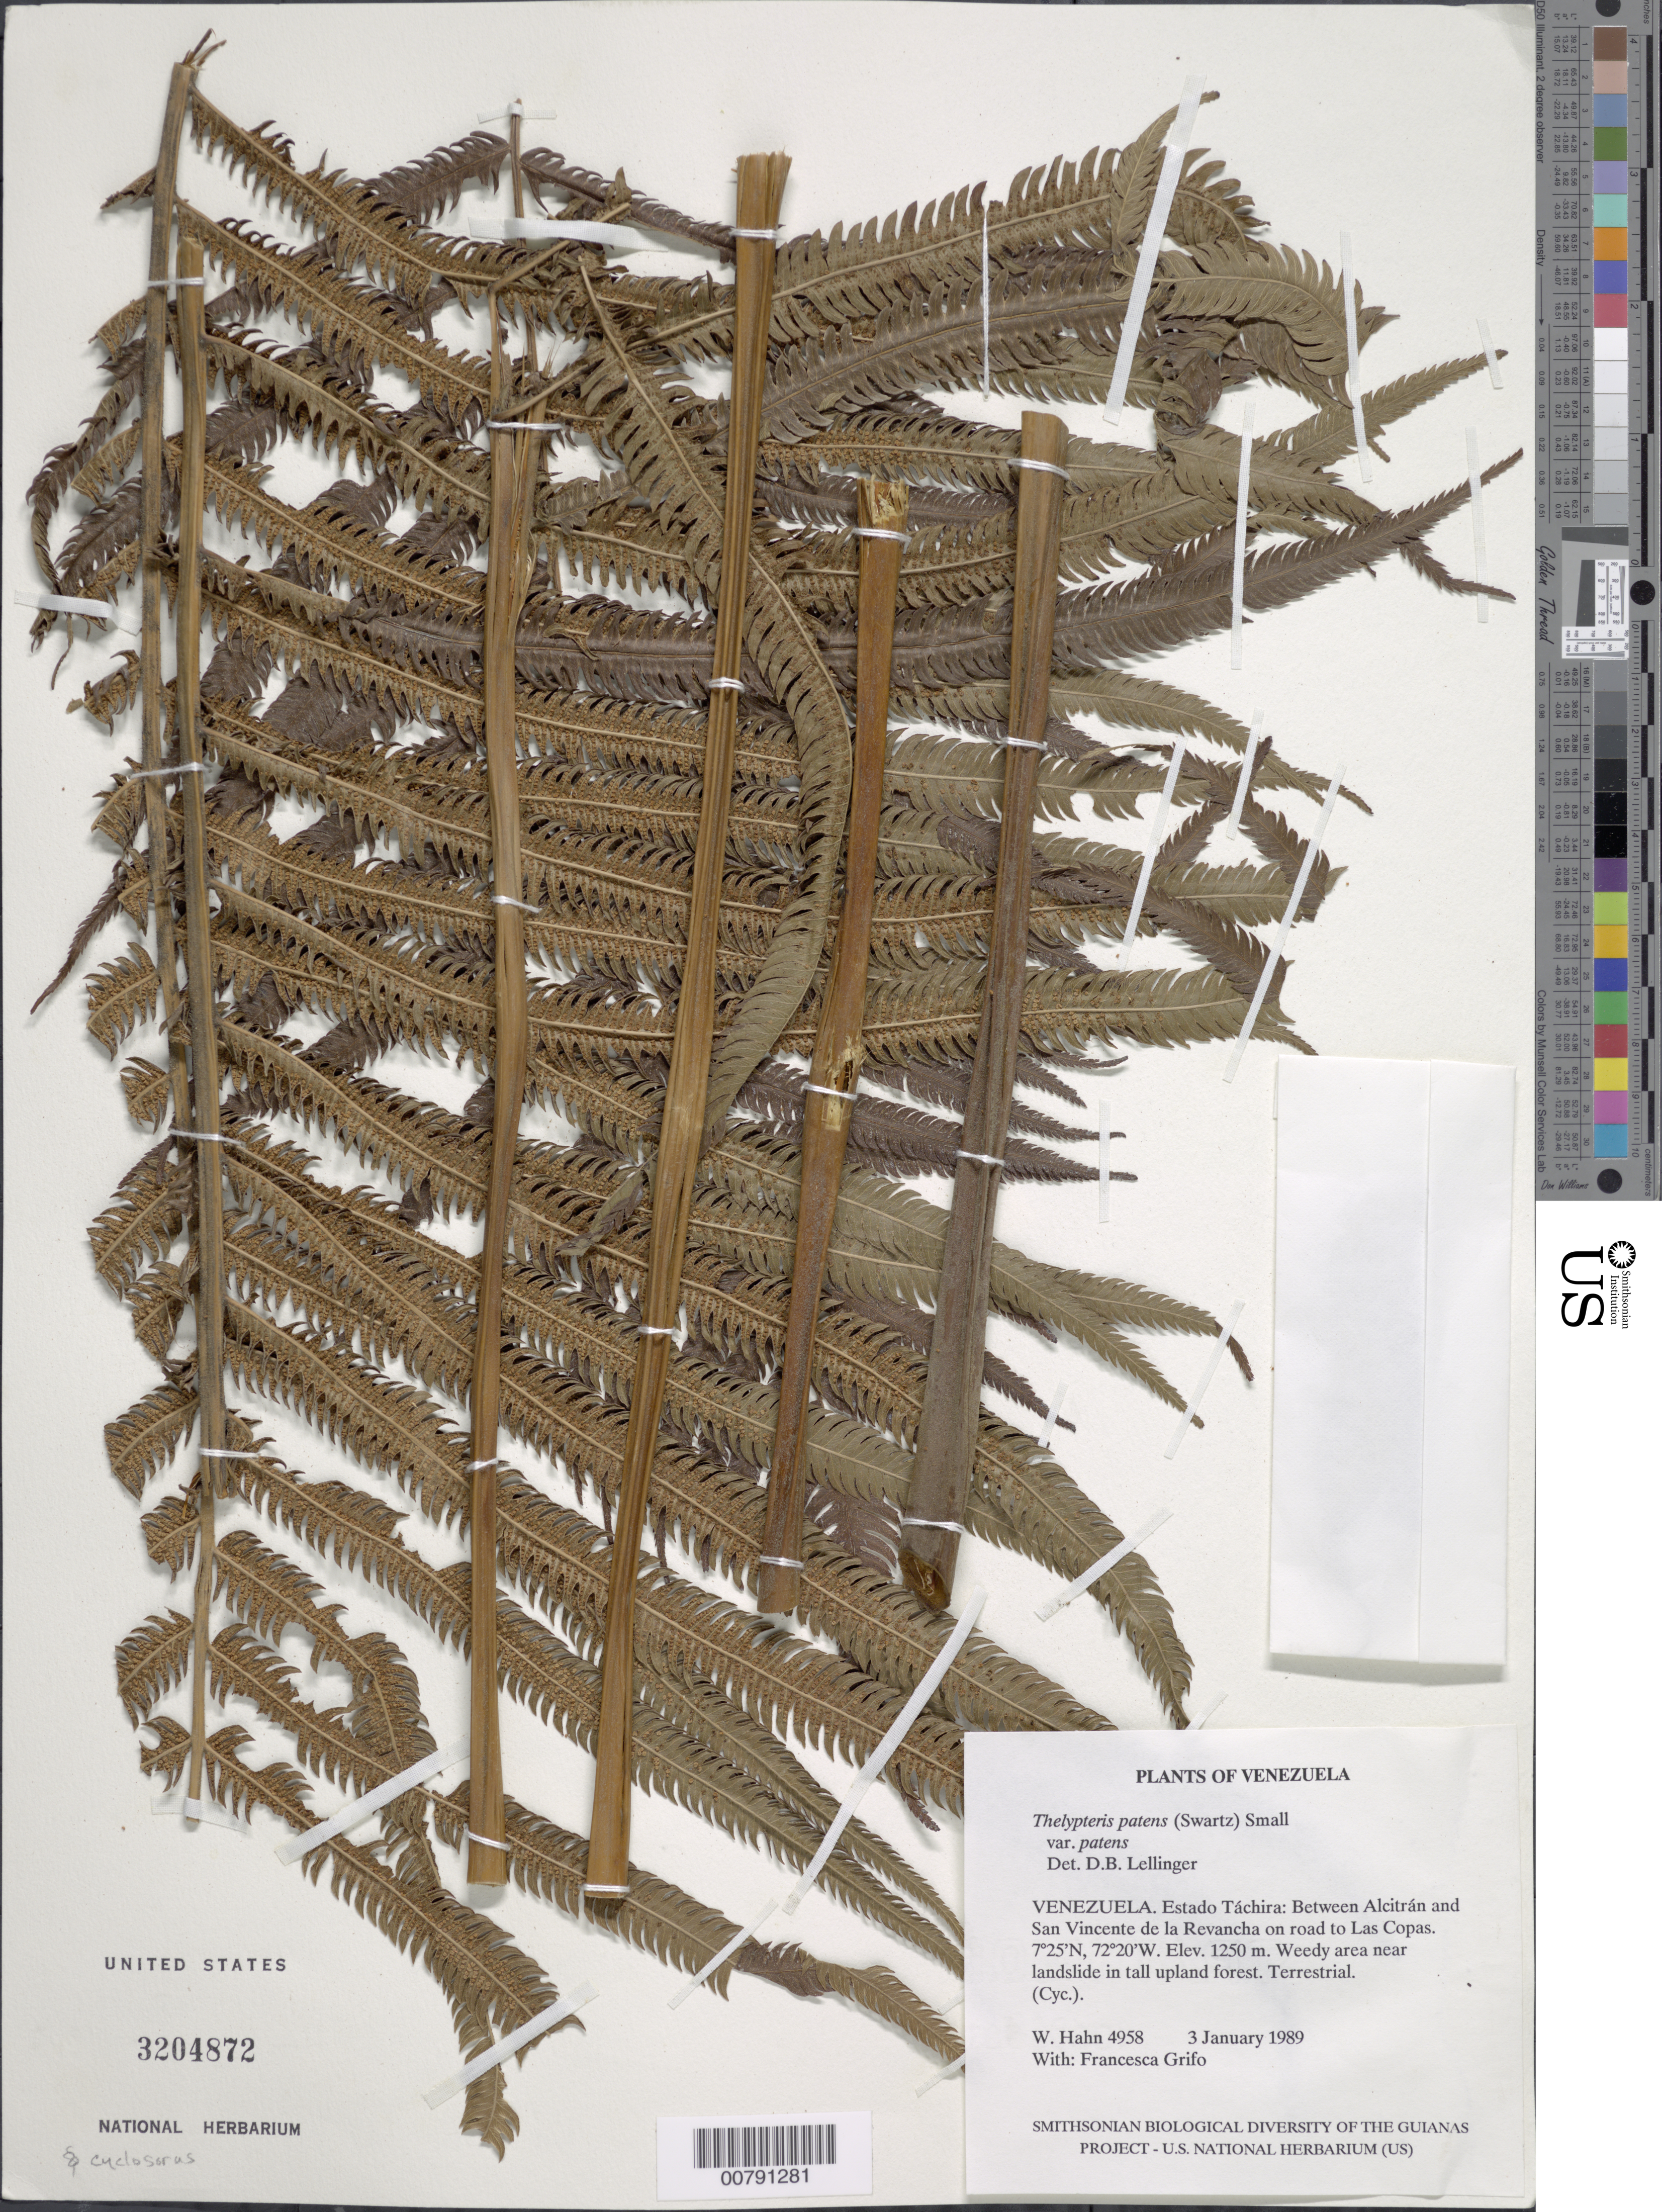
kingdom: Plantae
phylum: Tracheophyta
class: Polypodiopsida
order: Polypodiales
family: Thelypteridaceae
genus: Christella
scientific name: Christella patens var. patens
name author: (Sw.) Holttum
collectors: W. Hahn & F. Grifo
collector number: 4958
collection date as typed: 3 January 1989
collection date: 1989-01-03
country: Venezuela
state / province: Táchira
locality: Between Alcitrán and San Vincente de la Revancha on road to Las Copas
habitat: Weedy area near landslide in tall upland forest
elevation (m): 1250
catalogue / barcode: US 3204872